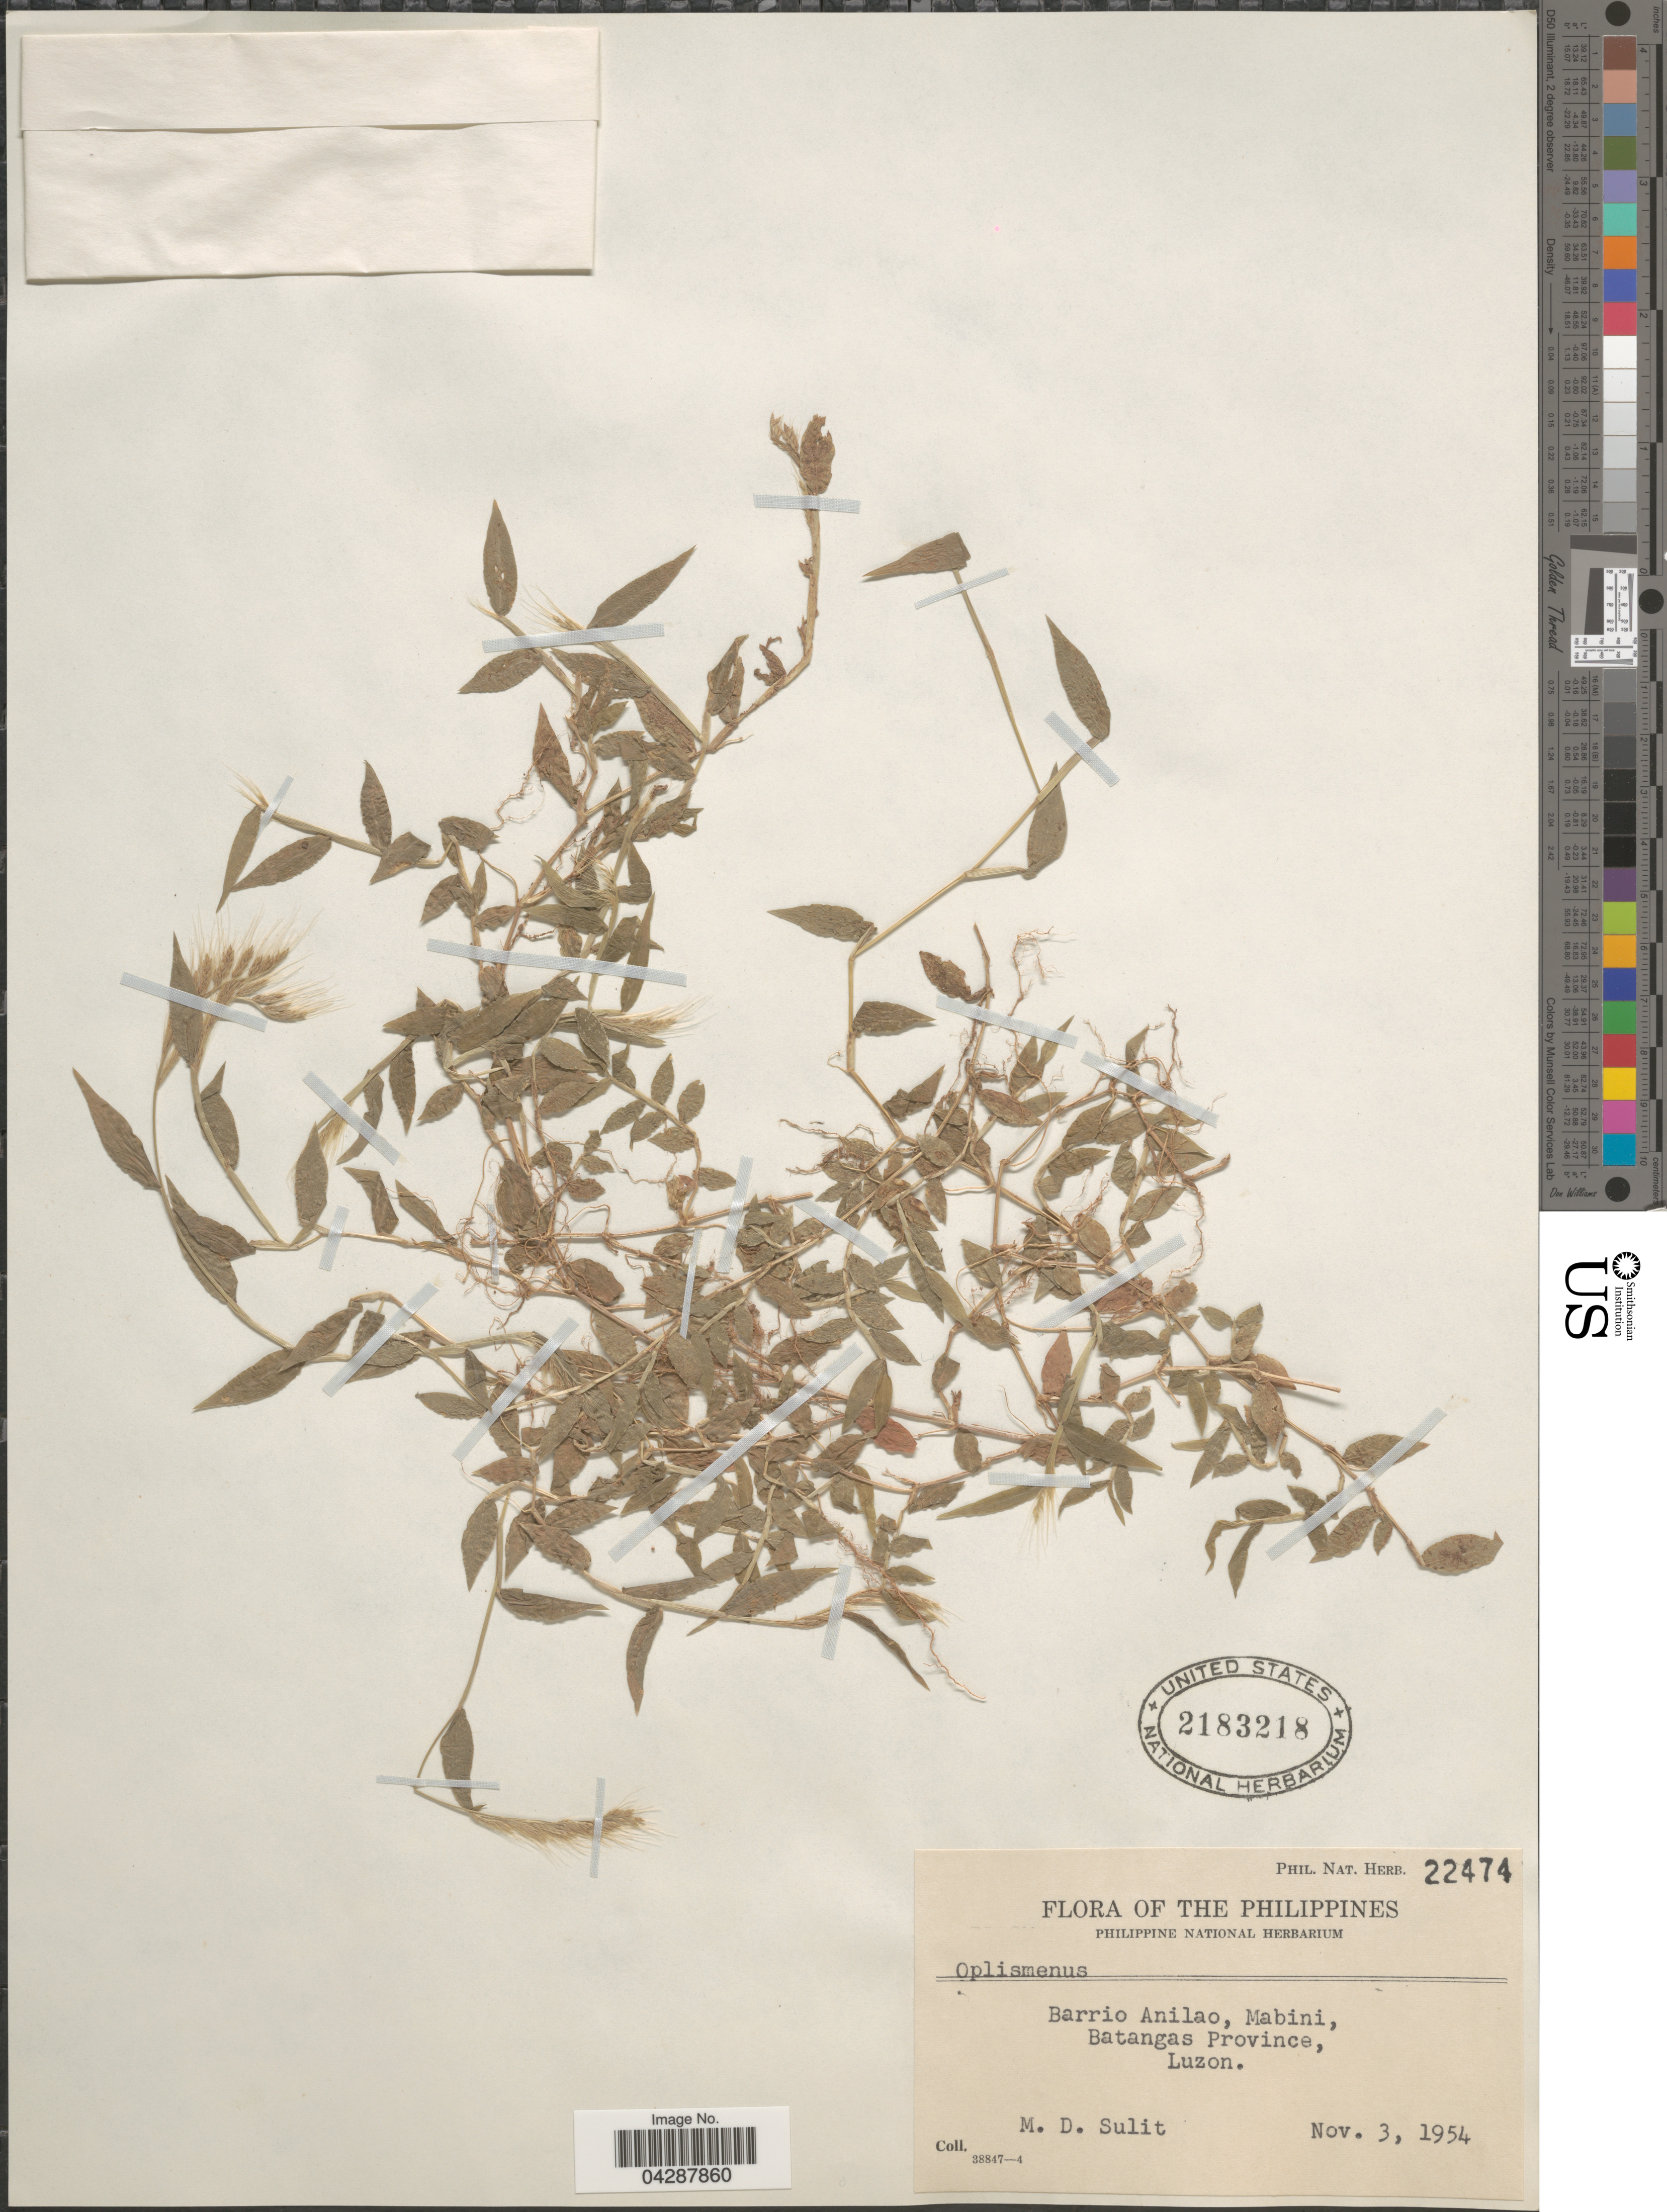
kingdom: Plantae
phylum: Tracheophyta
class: Liliopsida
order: Poales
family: Poaceae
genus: Oplismenus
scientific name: Oplismenus sp.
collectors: M. Sulit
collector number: Phil. Nat. Herb. 22474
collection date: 1954-11-03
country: Philippines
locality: Barrio Anilao, Mabini, Batangas Province, Luzon.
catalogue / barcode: US 2183218